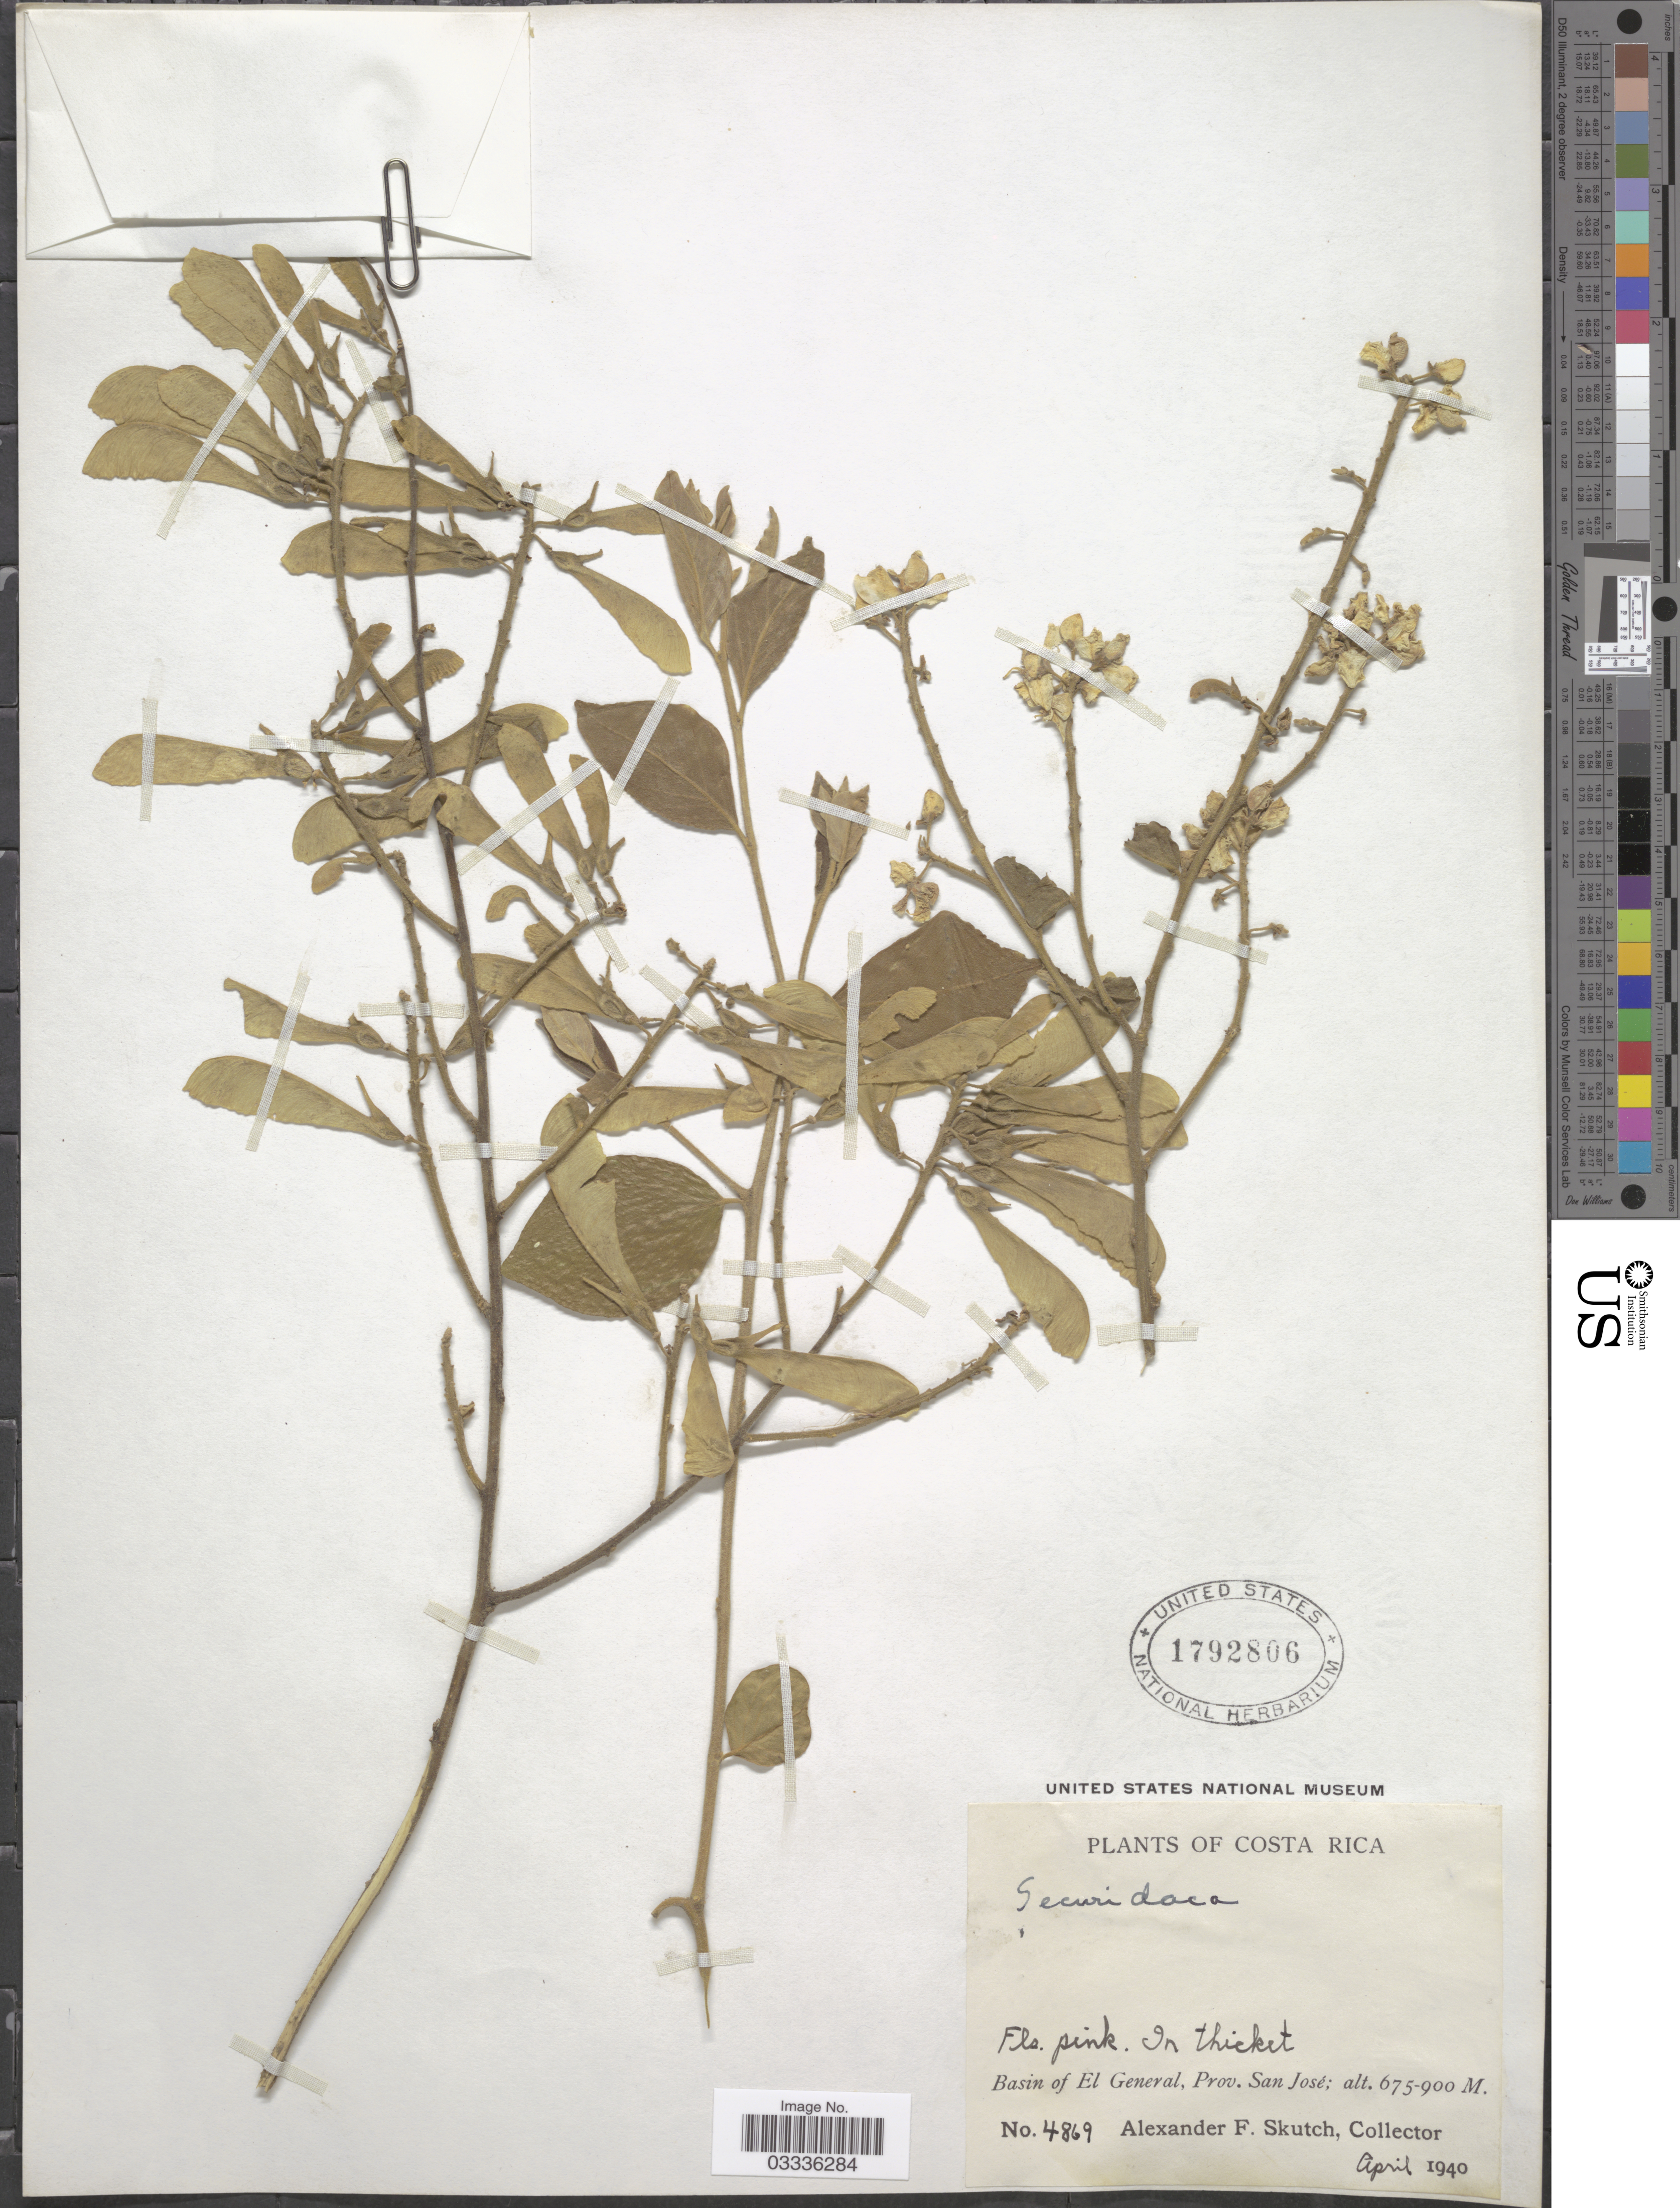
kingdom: Plantae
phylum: Tracheophyta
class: Magnoliopsida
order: Fabales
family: Polygalaceae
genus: Securidaca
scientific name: Securidaca sp.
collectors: A. F. Skutch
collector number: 4869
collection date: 1940-04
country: Costa Rica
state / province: San José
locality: Basin of El General.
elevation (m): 675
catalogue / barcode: US 1792806